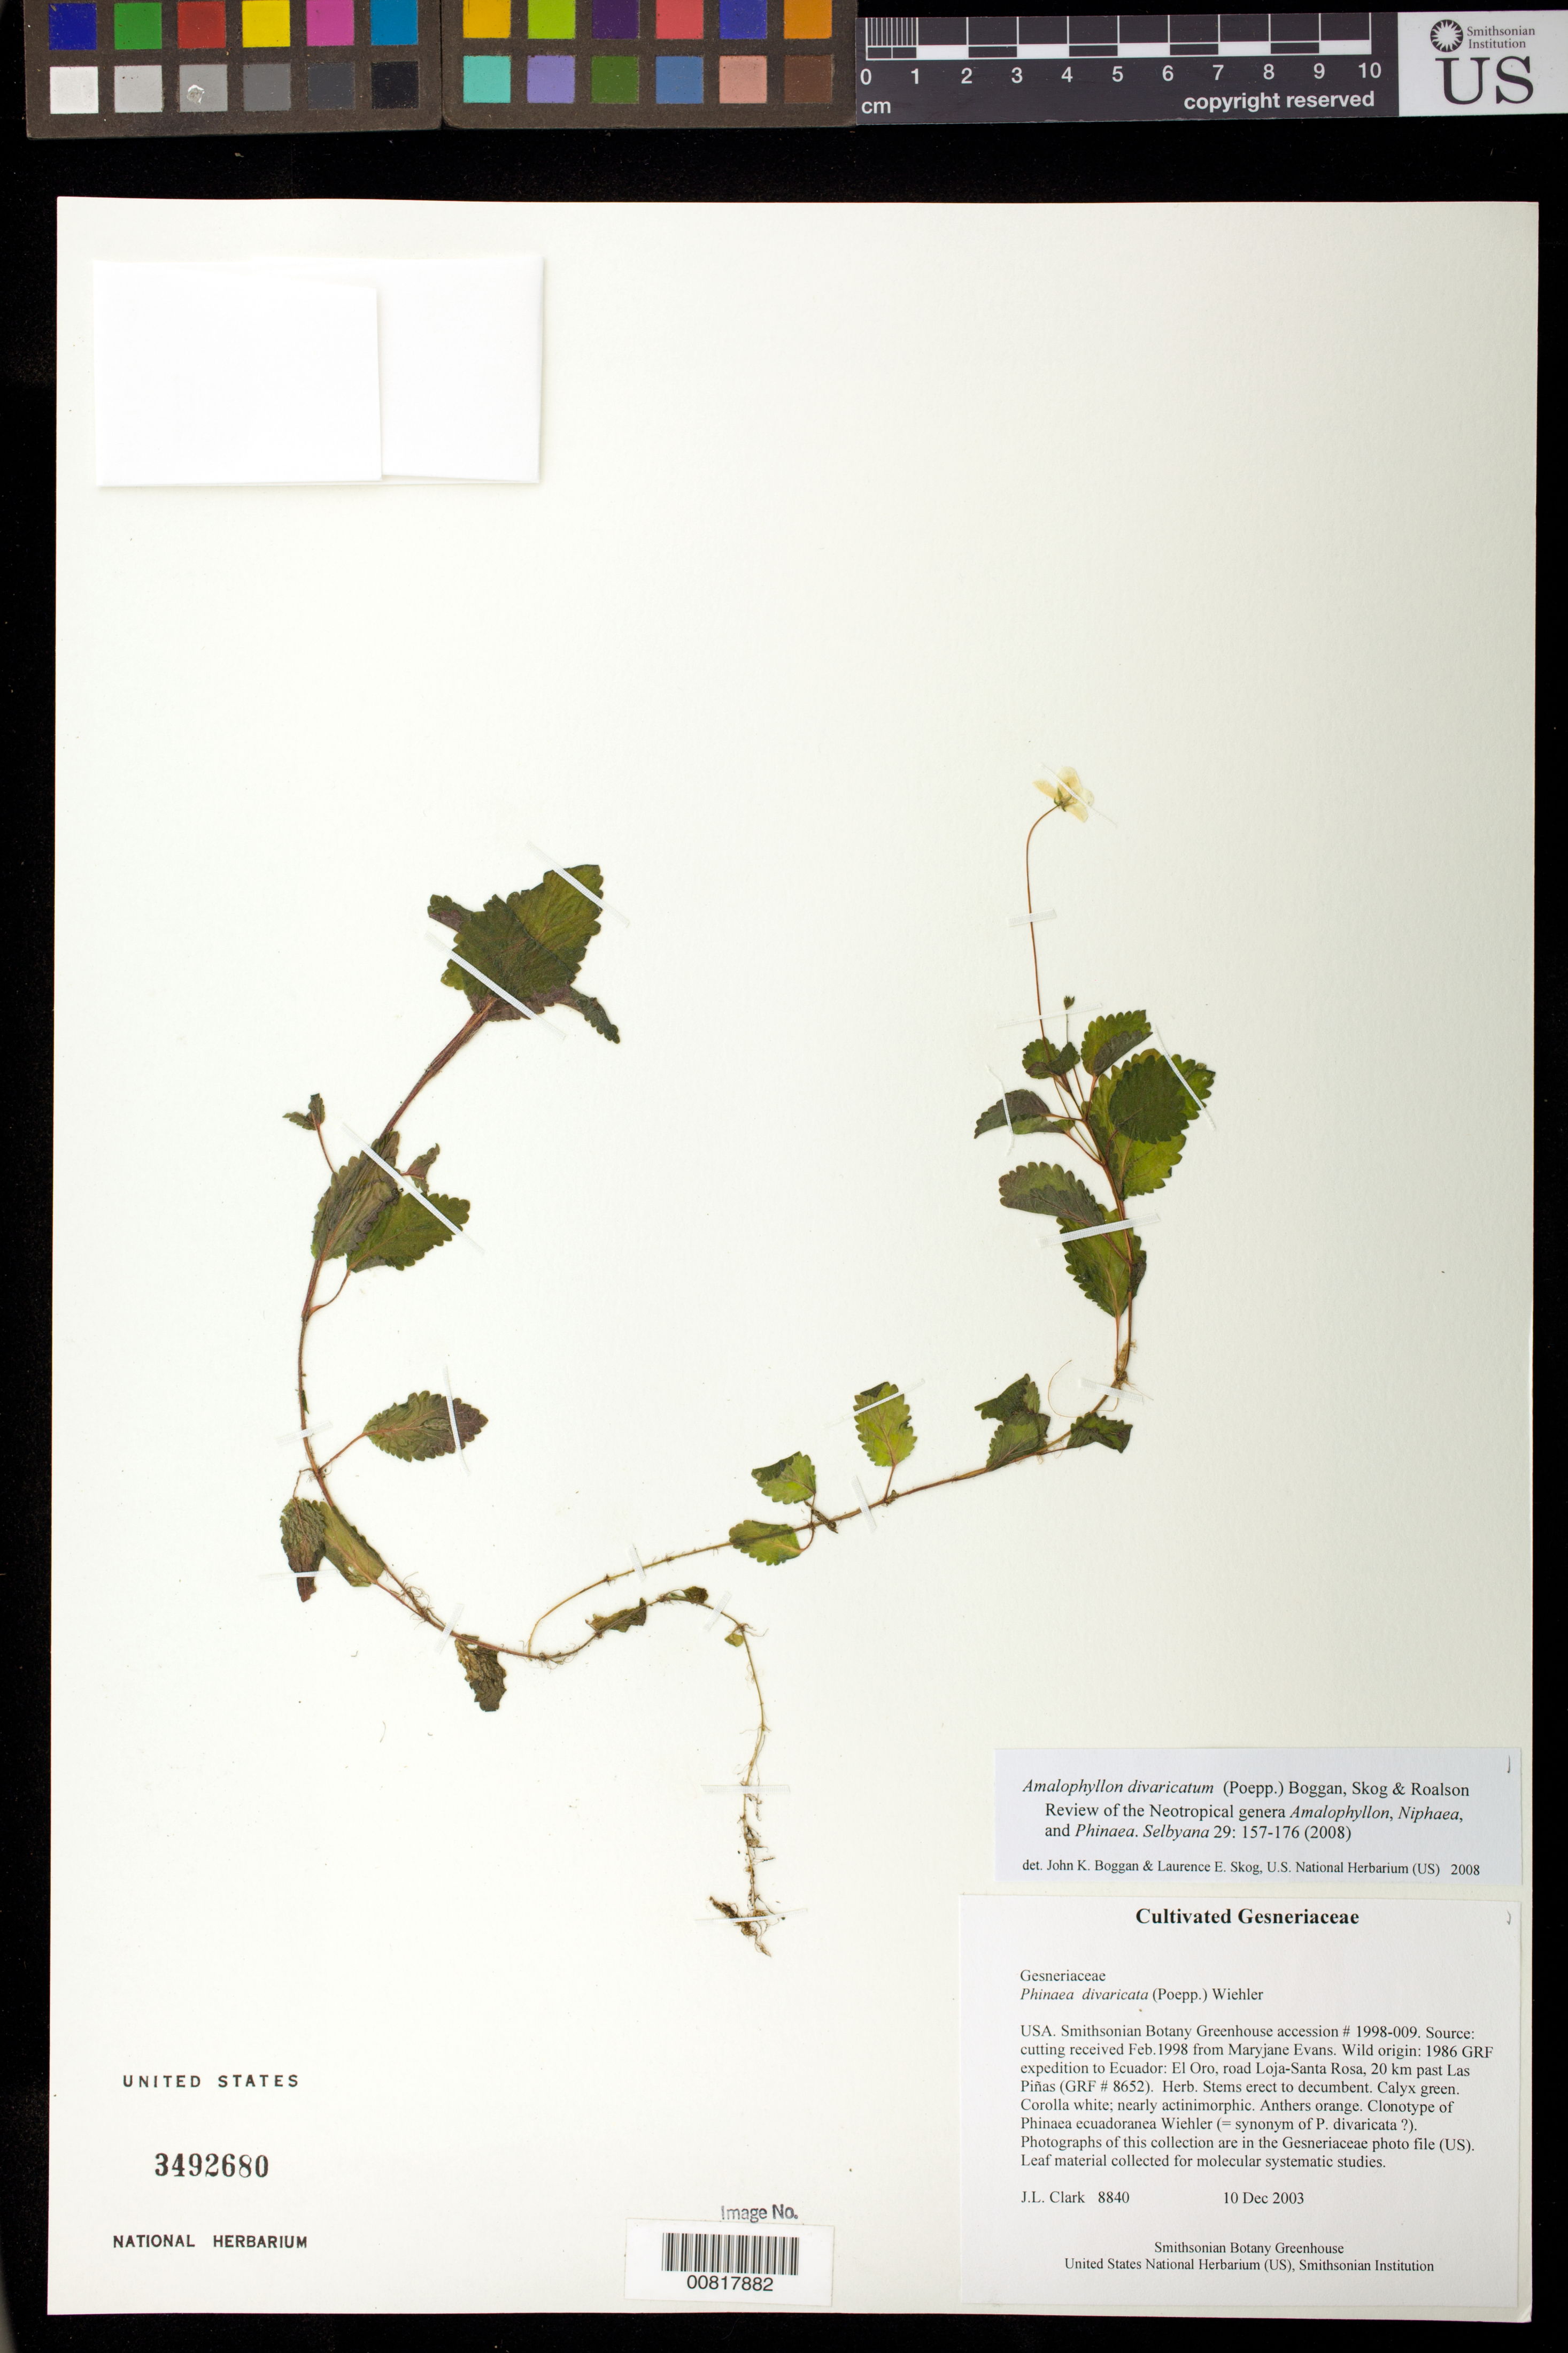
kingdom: Plantae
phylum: Tracheophyta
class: Magnoliopsida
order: Lamiales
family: Gesneriaceae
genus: Amalophyllon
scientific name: Amalophyllon divaricatum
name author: (Poepp.) Boggan et al.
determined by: Boggan, J. K.; Skog, L. E.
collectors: J. L. Clark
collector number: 8840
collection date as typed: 10 Dec 2003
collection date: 2003-12-10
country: Ecuador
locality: Botany Research Greenhouses, Smithsonian Institution, Washington, DC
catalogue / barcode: US 3492680